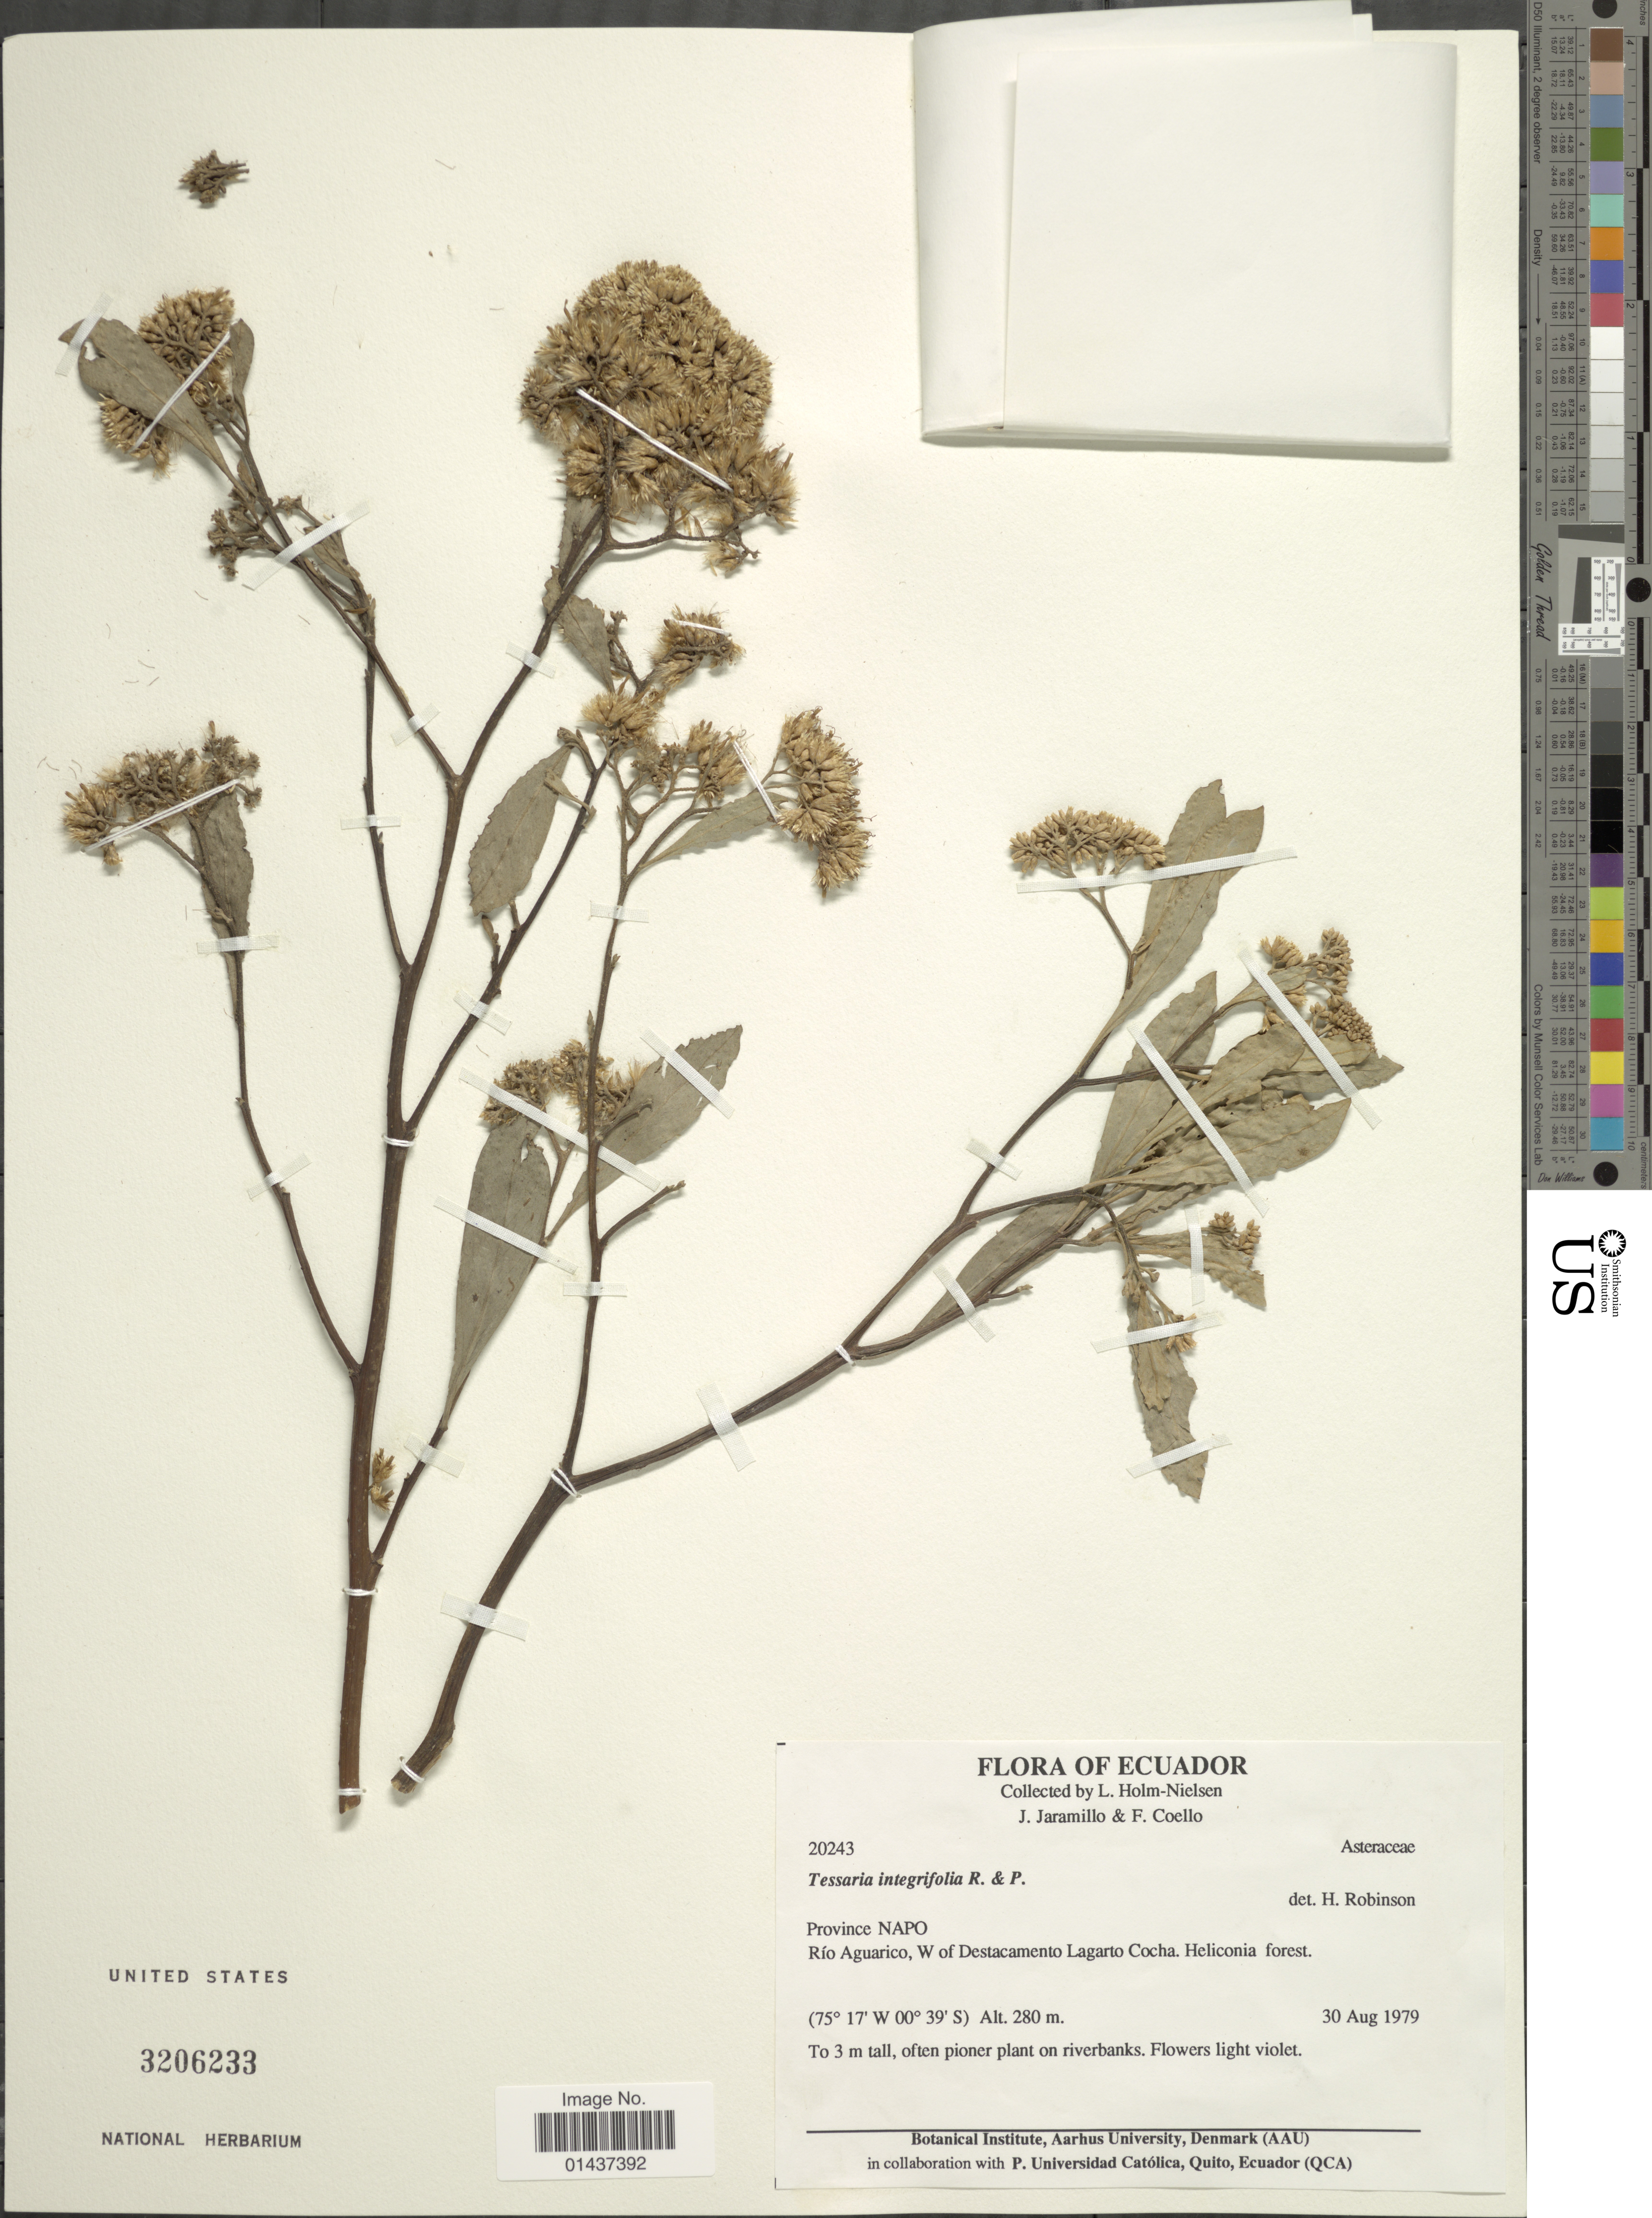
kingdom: Plantae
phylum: Tracheophyta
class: Magnoliopsida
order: Asterales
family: Asteraceae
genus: Tessaria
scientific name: Tessaria integrifolia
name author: Ruiz & Pav.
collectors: L. B. Holm-Nielsen, J. L. Jaramillo & F. Coello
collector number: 20243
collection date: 1979-08-30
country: Ecuador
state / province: Napo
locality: Río Aguarico, W of Destacamento Lagarto Cocha. Heliconia forest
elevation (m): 280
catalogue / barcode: US 3206233